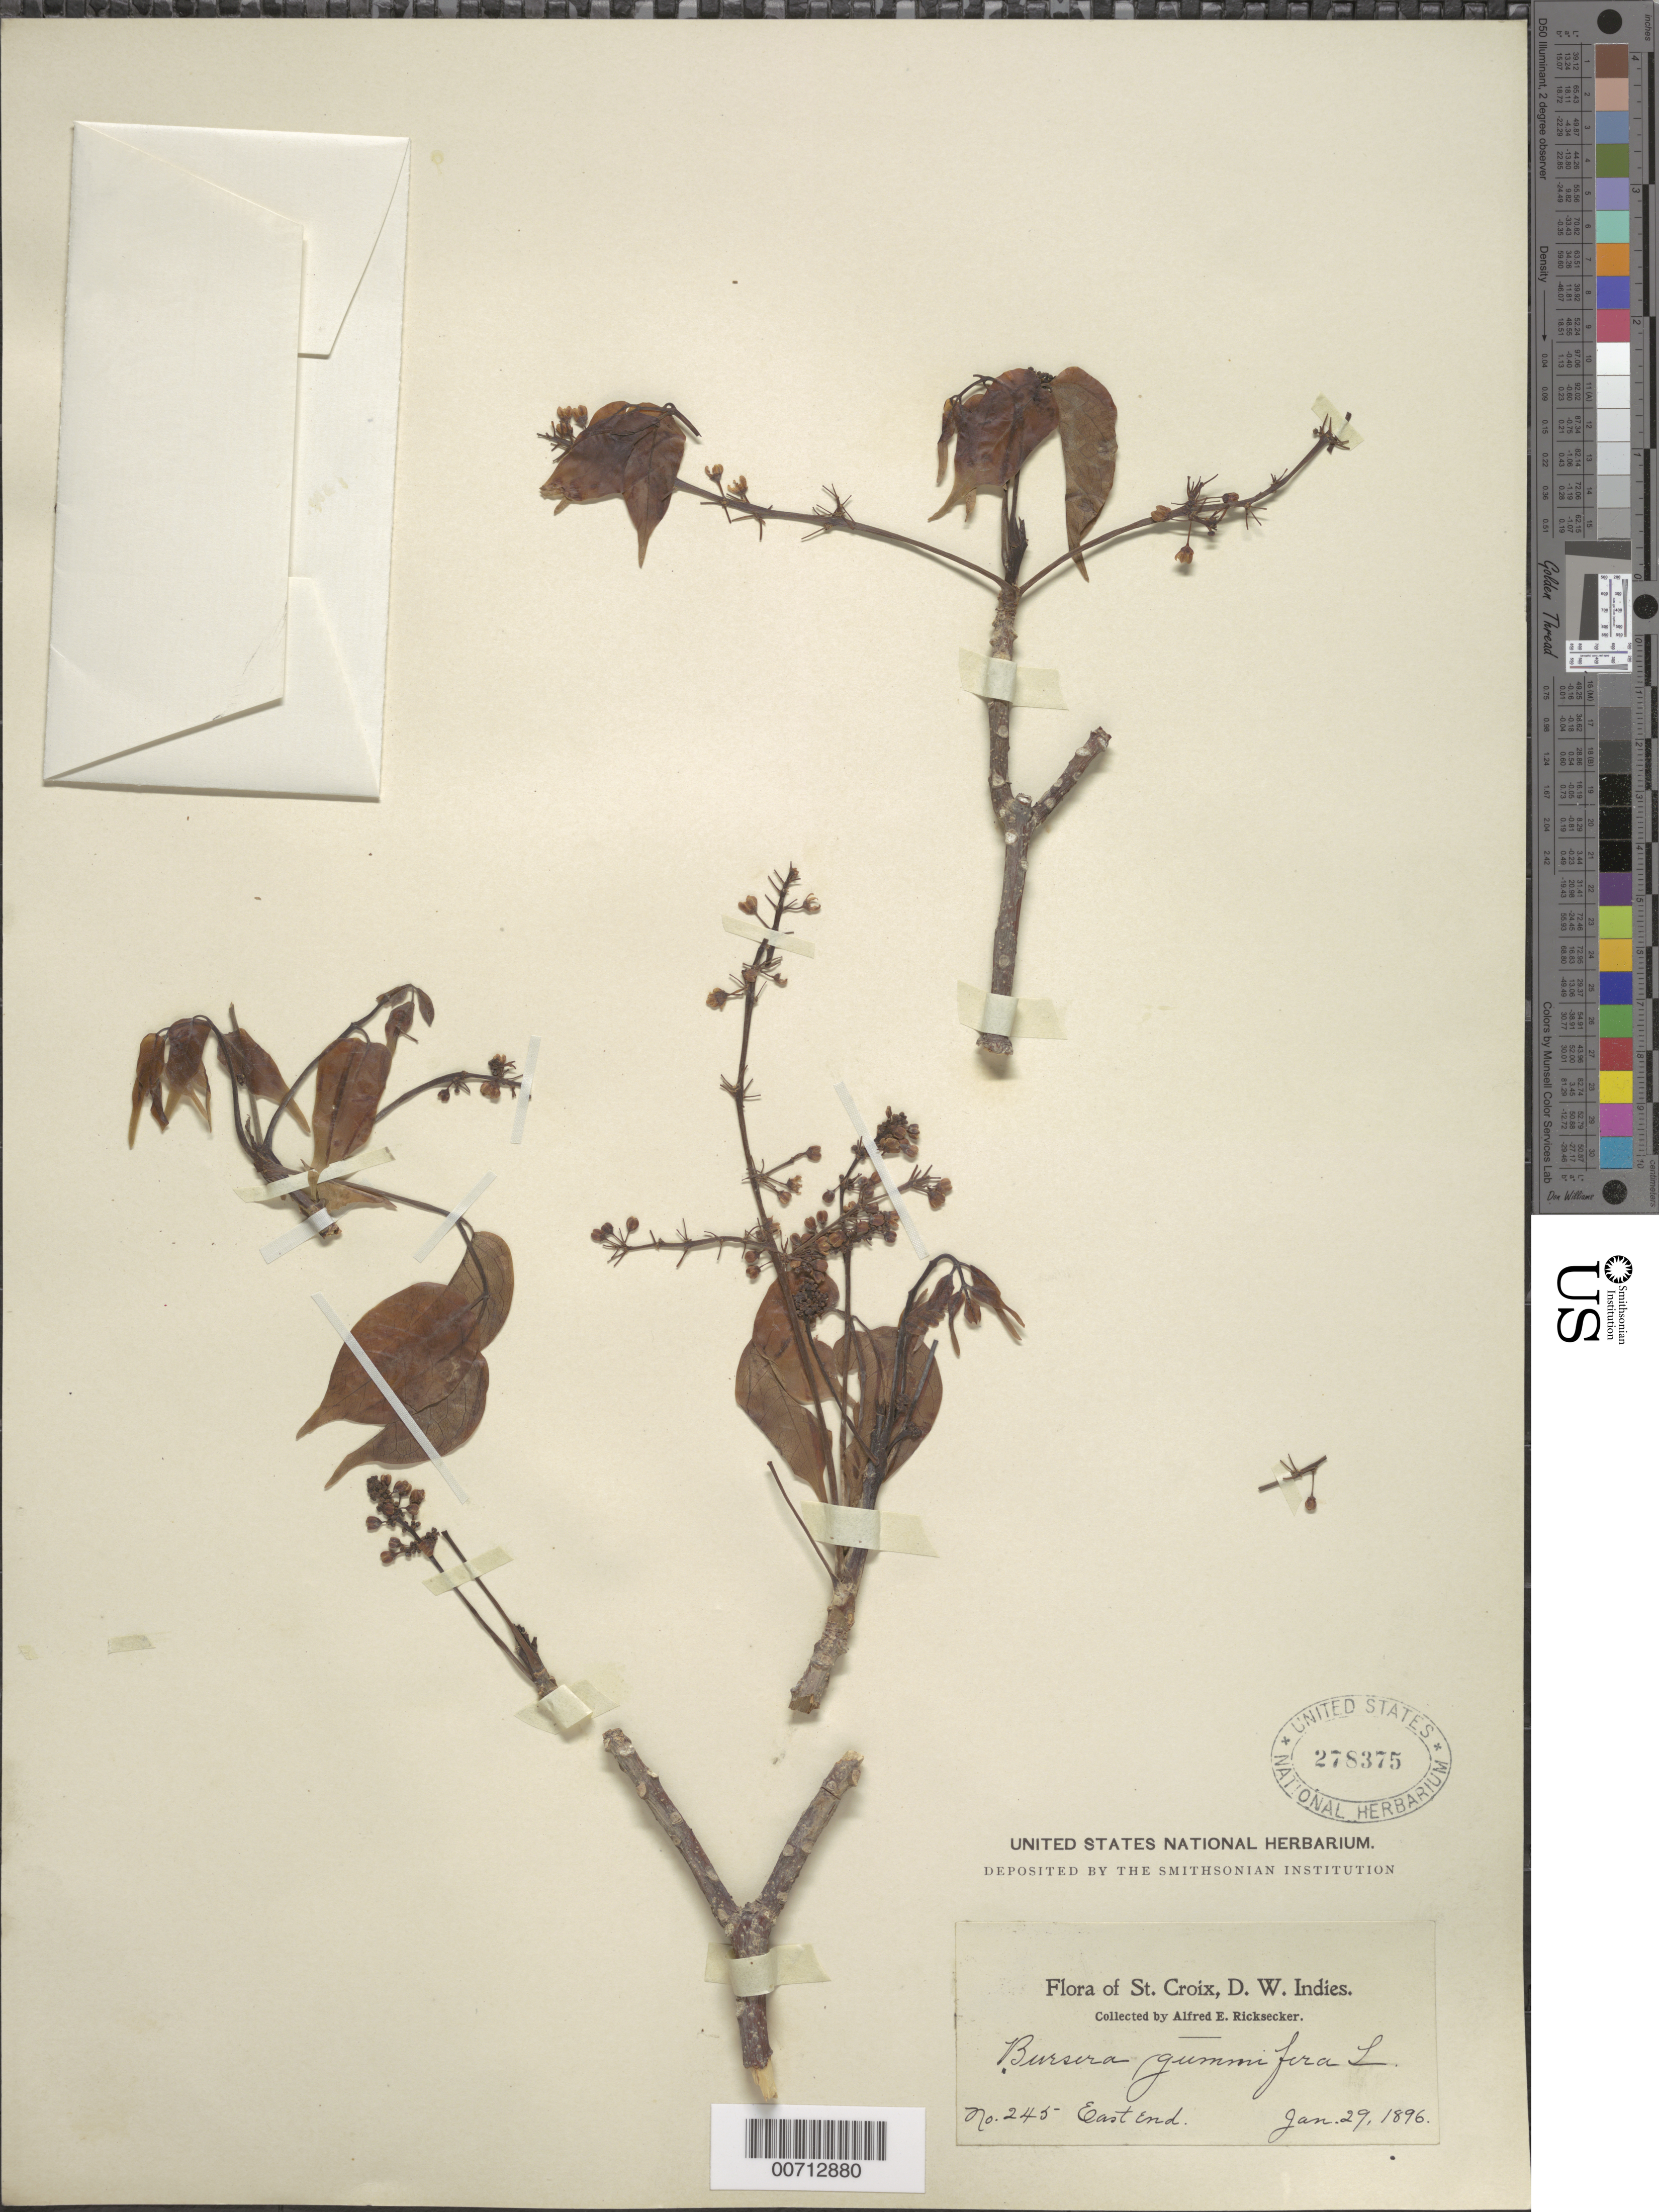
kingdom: Plantae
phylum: Tracheophyta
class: Magnoliopsida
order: Sapindales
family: Burseraceae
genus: Bursera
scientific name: Bursera simaruba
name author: (L.) Sarg.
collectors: A. E. Ricksecker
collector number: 245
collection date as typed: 29 Jan 1896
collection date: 1896-01-29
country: U.S. Virgin Islands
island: St. Croix Island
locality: East End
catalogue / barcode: US 278375